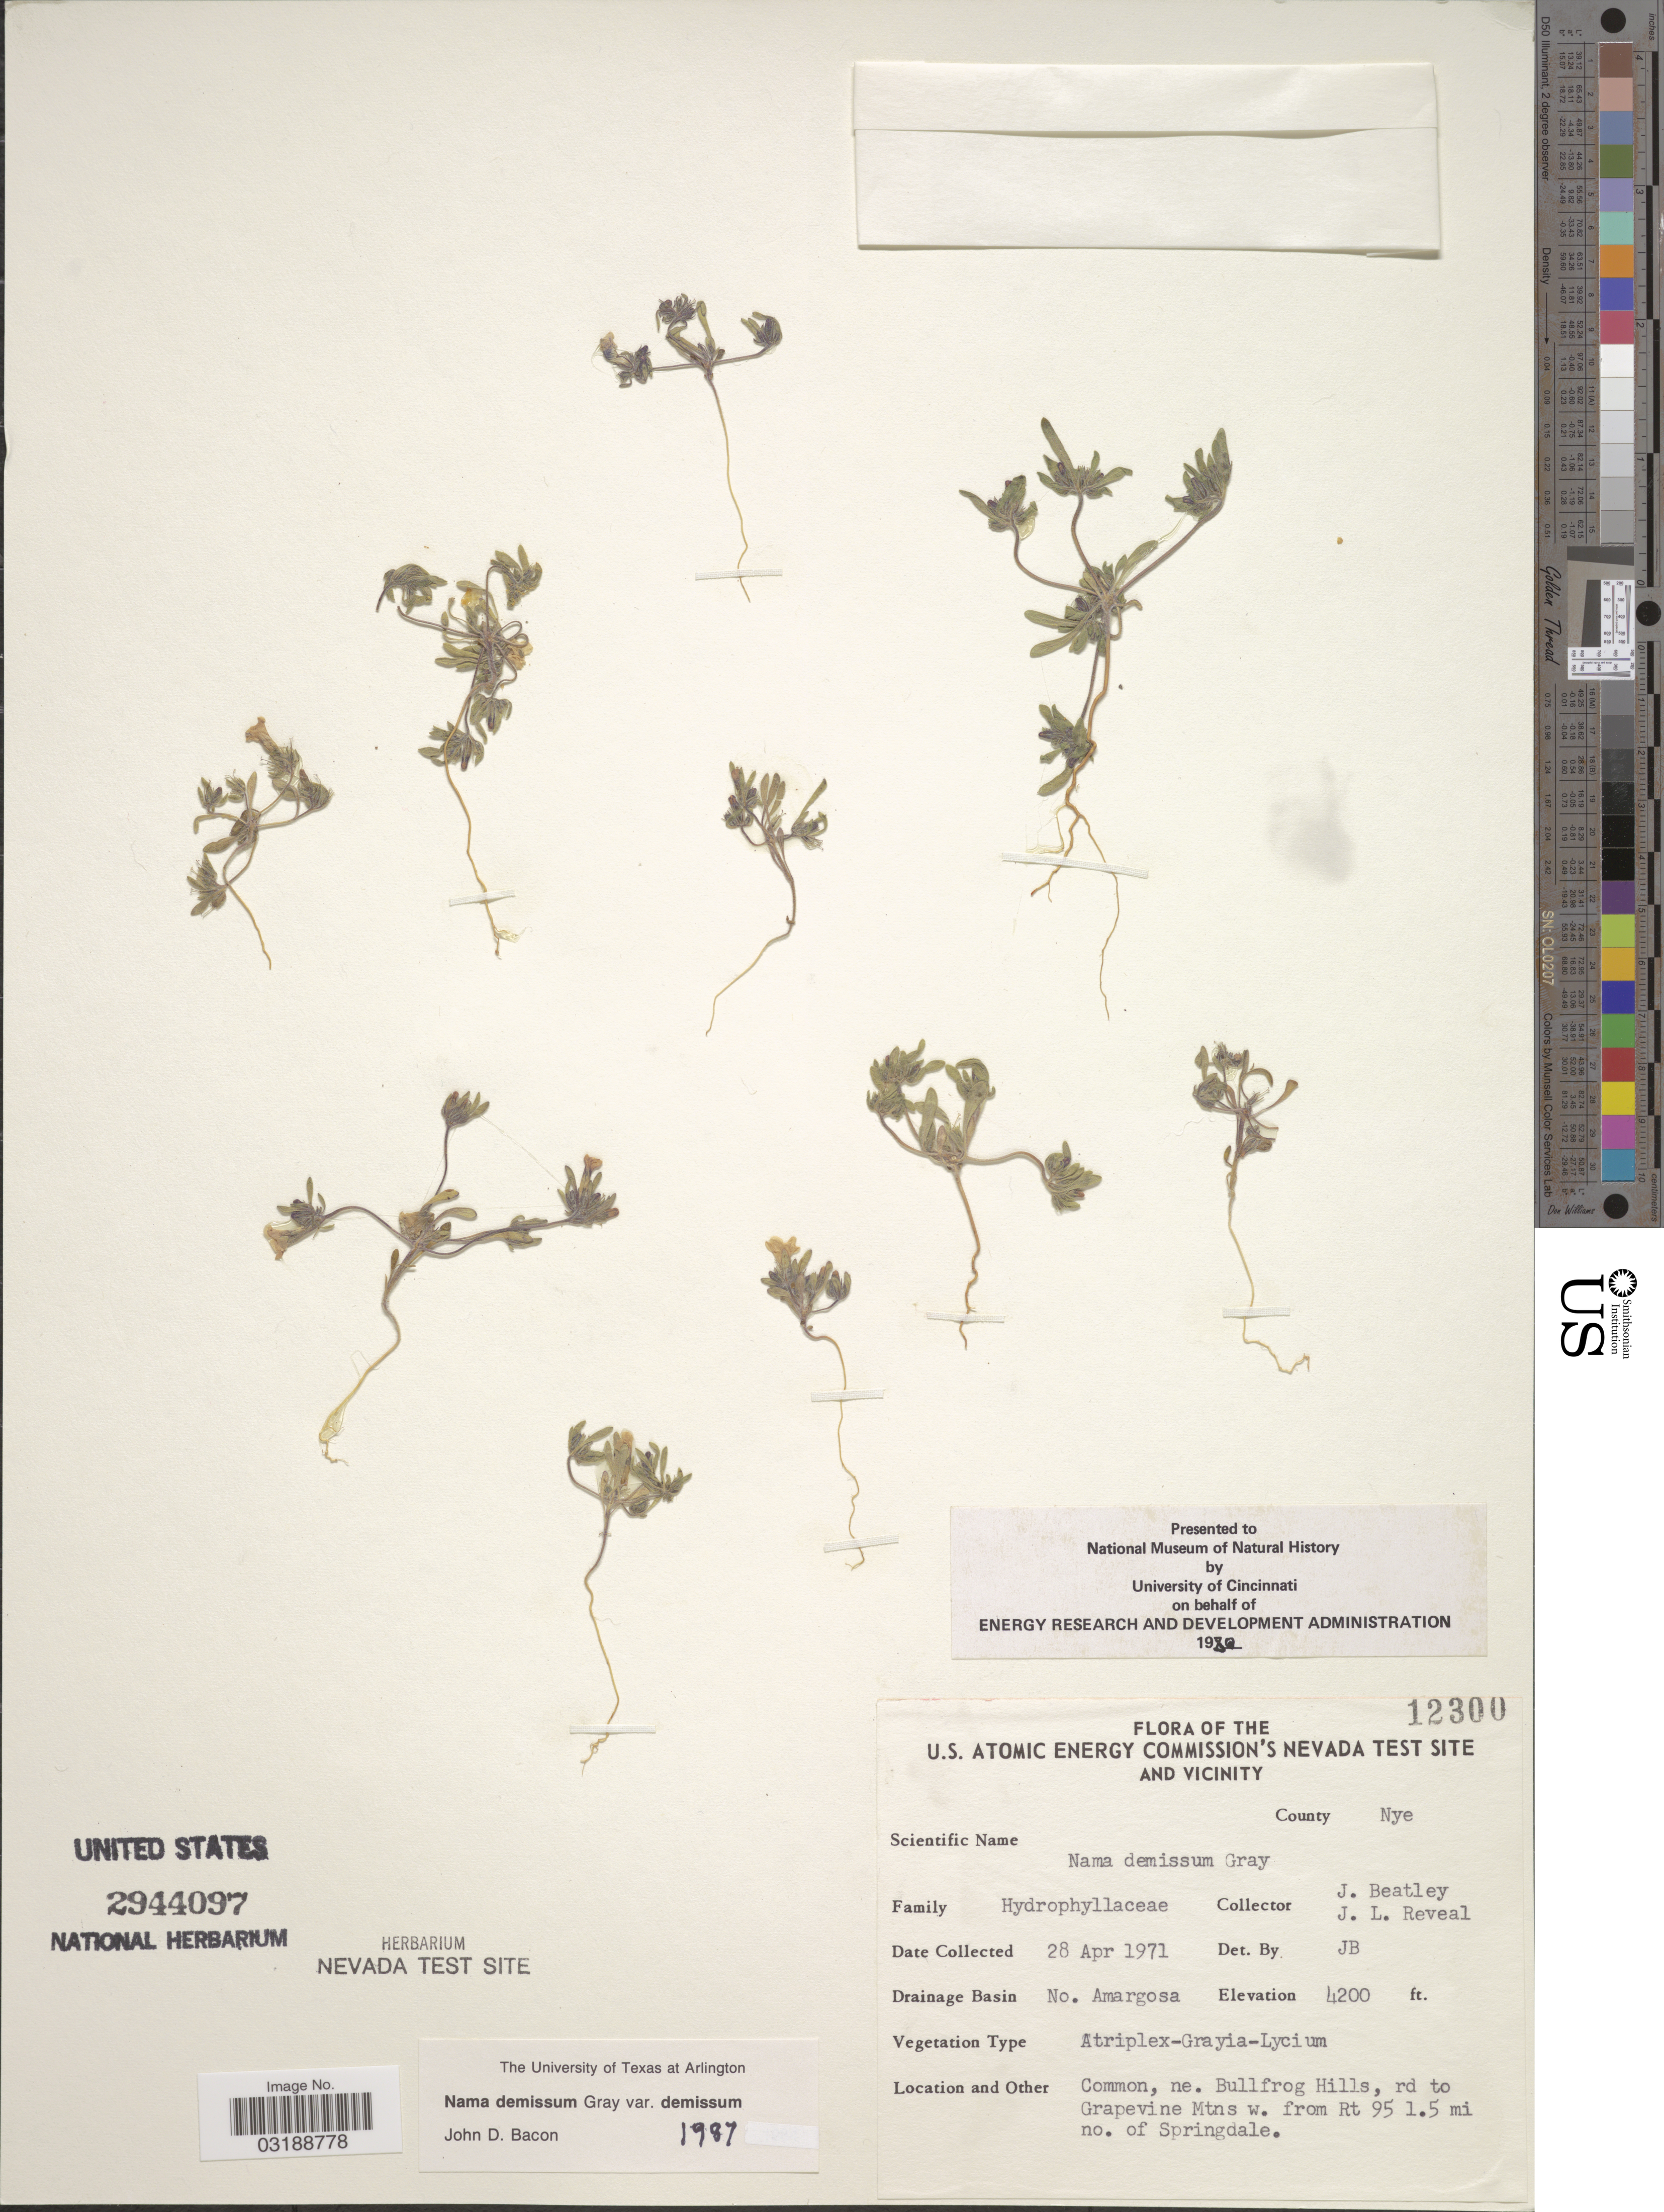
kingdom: Plantae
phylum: Tracheophyta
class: Magnoliopsida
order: Boraginales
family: Namaceae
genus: Nama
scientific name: Nama demissa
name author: A. Gray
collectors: J. C. Beatley & J. L. Reveal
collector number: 12300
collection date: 1971-04-28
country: United States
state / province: Nevada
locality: U.S. Atomic Energy Commission's Nevada Test Site and Vicinity. County Nye. Drainage Basin No. Amargosa. Common, ne. Bullfrog Hills, rd to Grapevine Mtns w. from Rt 95 1.5 mi no. of Springdale.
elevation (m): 1280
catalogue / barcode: US 2944097